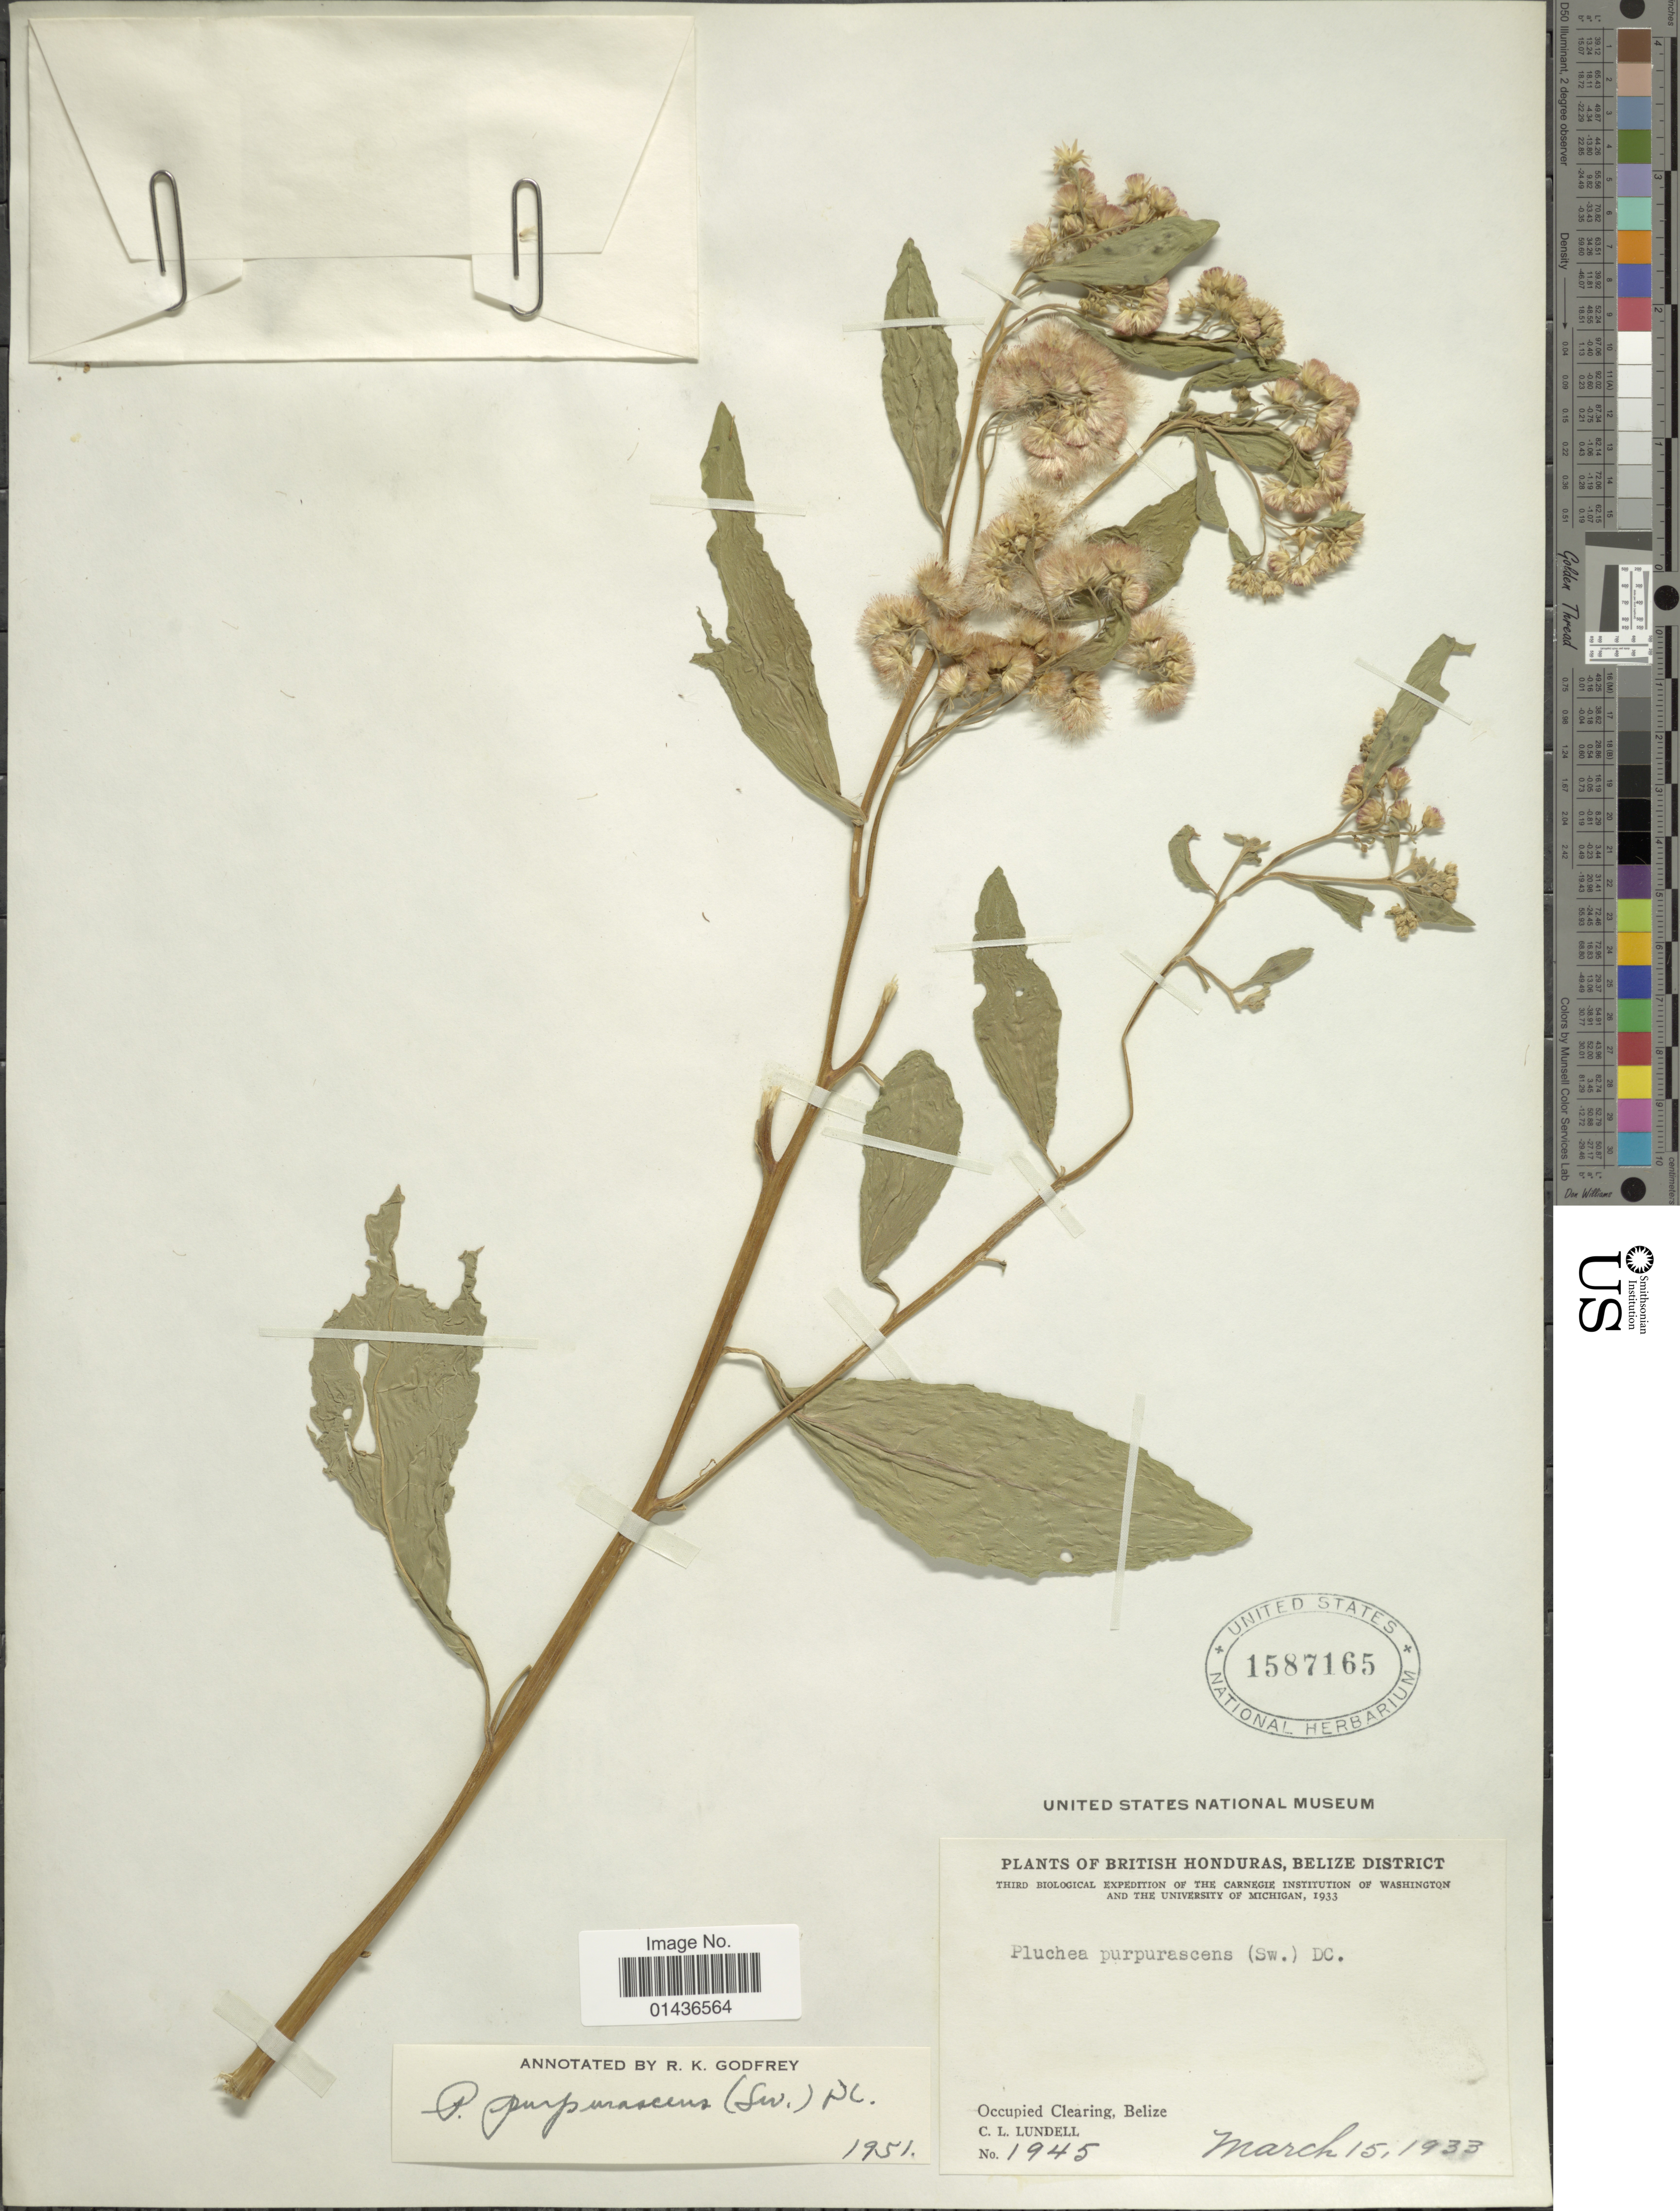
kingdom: Plantae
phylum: Tracheophyta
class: Magnoliopsida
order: Asterales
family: Asteraceae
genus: Pluchea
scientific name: Pluchea odorata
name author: (L.) Cass.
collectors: C. L. Lundell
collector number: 1945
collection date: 1933-03-15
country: Belize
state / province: Belize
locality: British Honduras, Occupied Clearing, Belize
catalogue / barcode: US 1587165